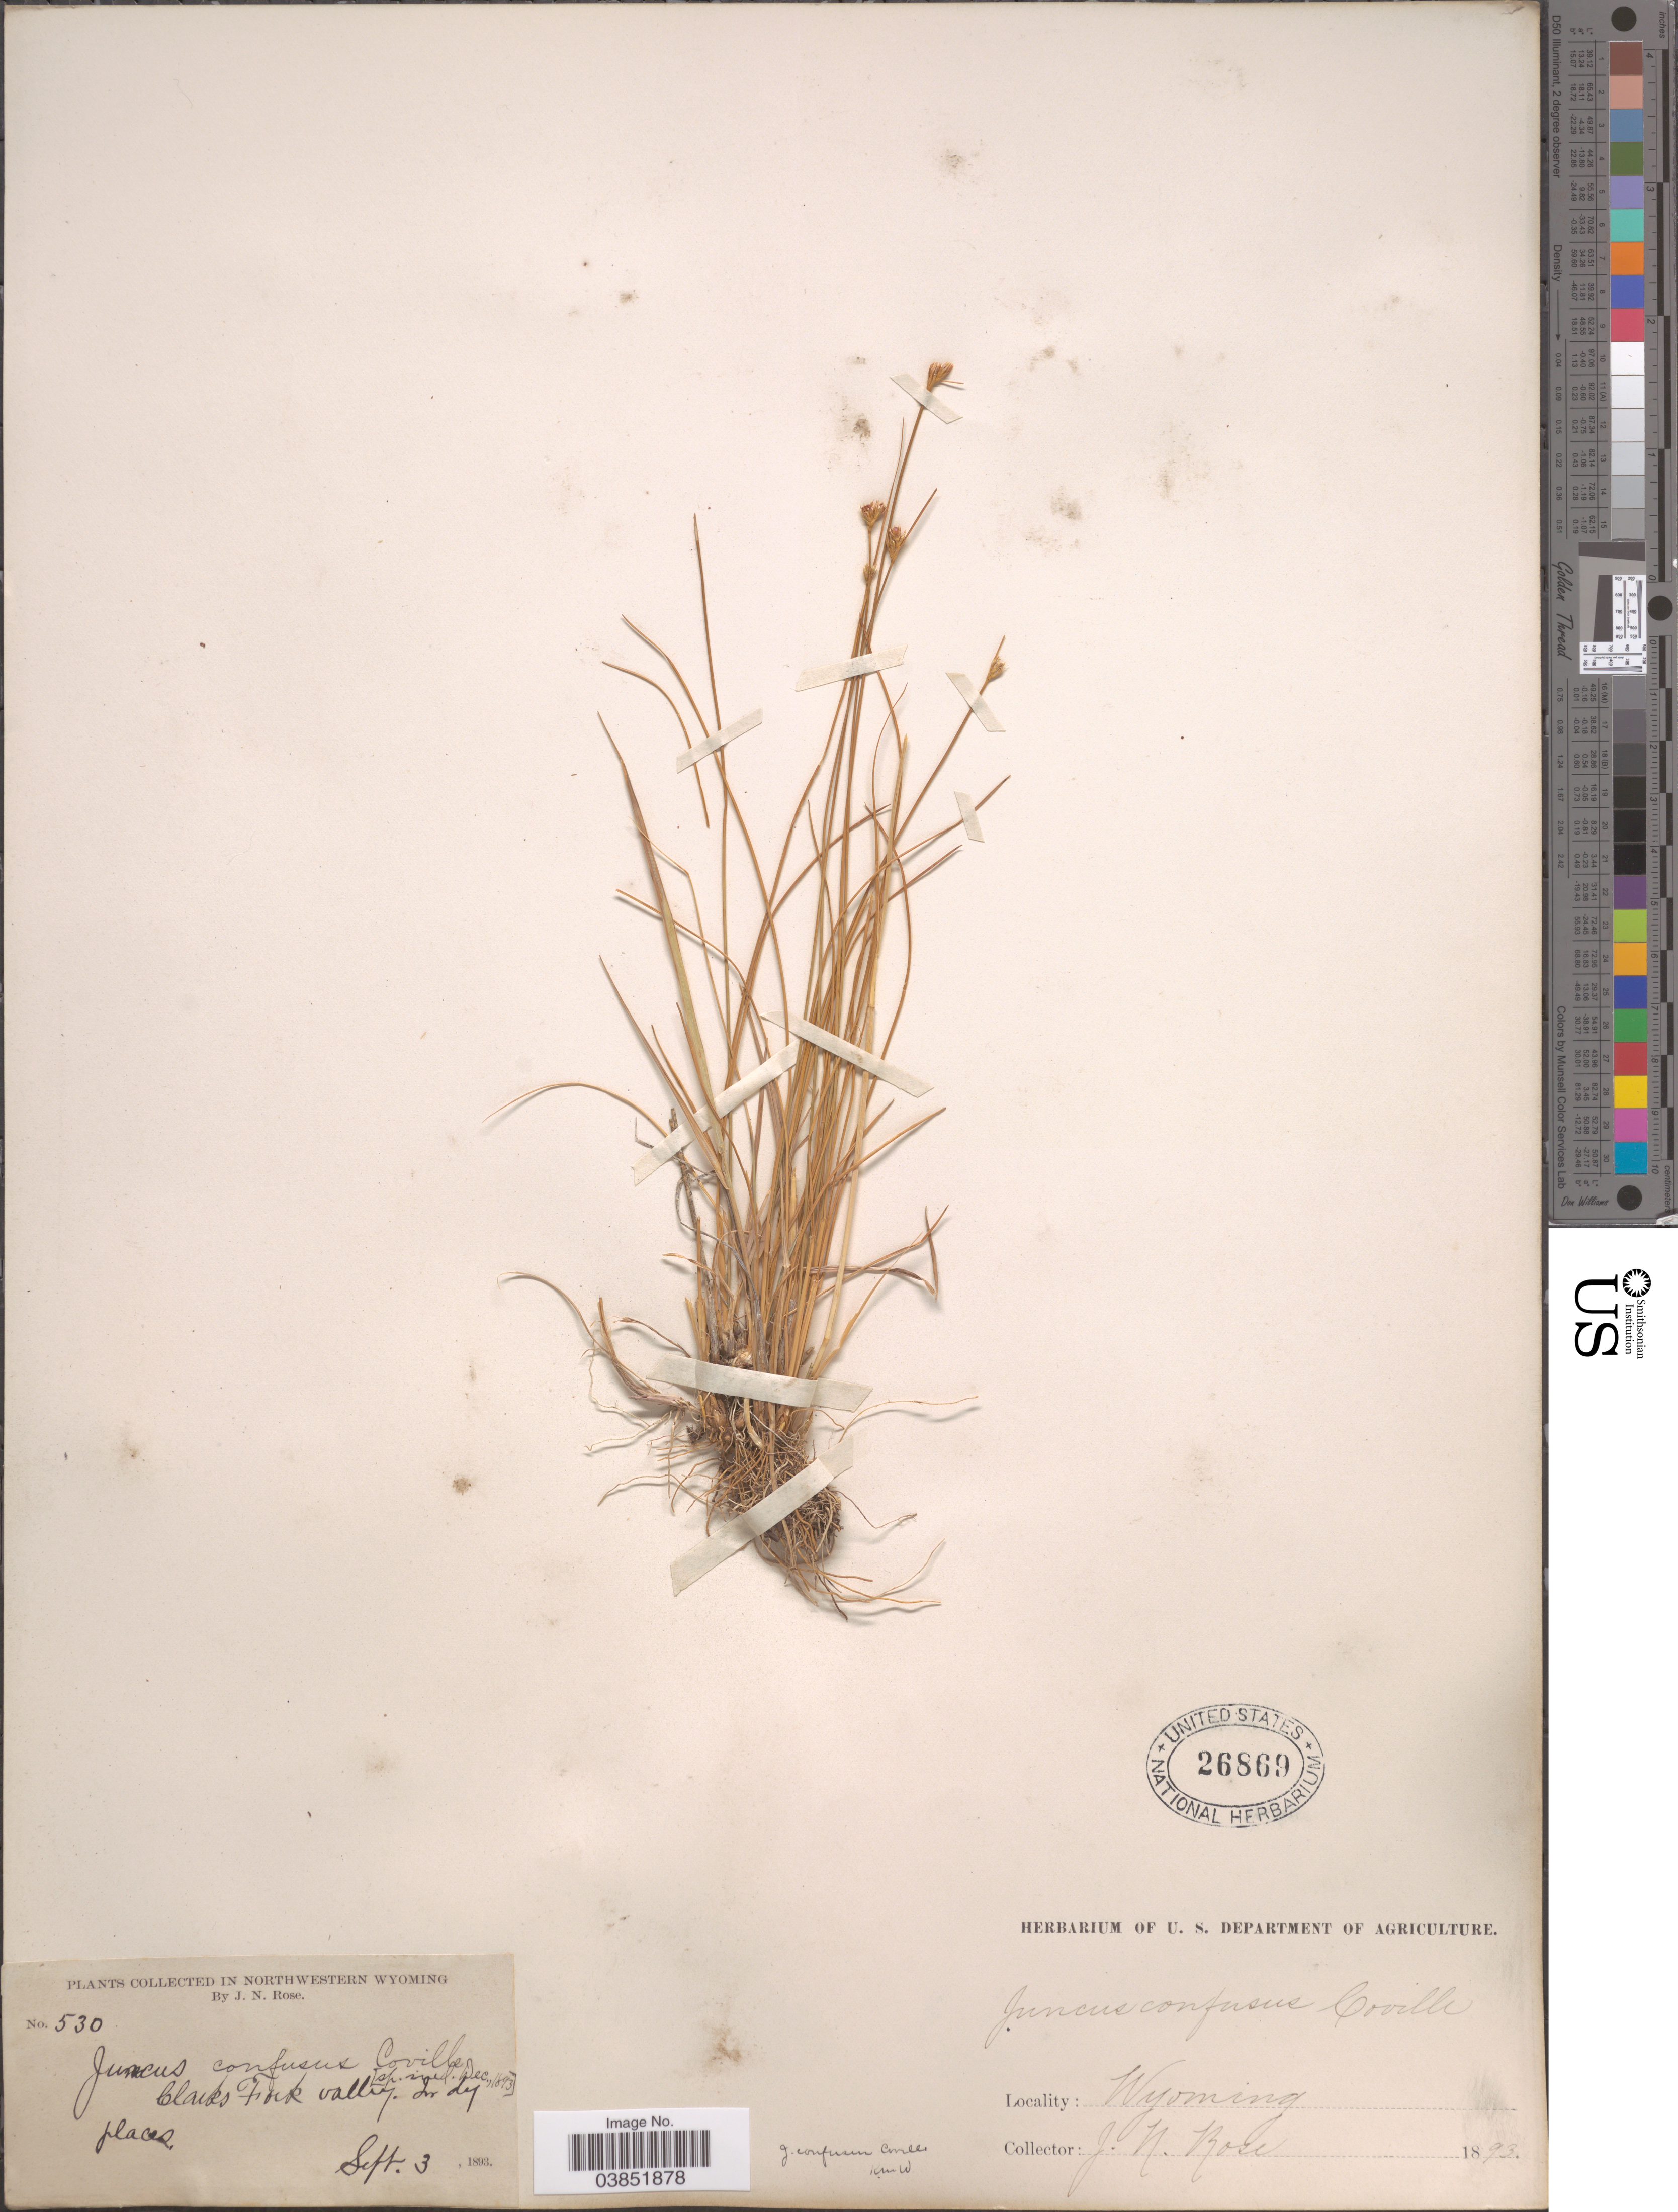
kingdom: Plantae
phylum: Tracheophyta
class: Liliopsida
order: Poales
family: Juncaceae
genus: Juncus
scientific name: Juncus confusus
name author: Coville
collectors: J. N. Rose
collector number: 530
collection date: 1893-09-03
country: United States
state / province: Wyoming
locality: Northwestern Wyoming. Clarks Fork Valley. In dry places.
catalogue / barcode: US 26869